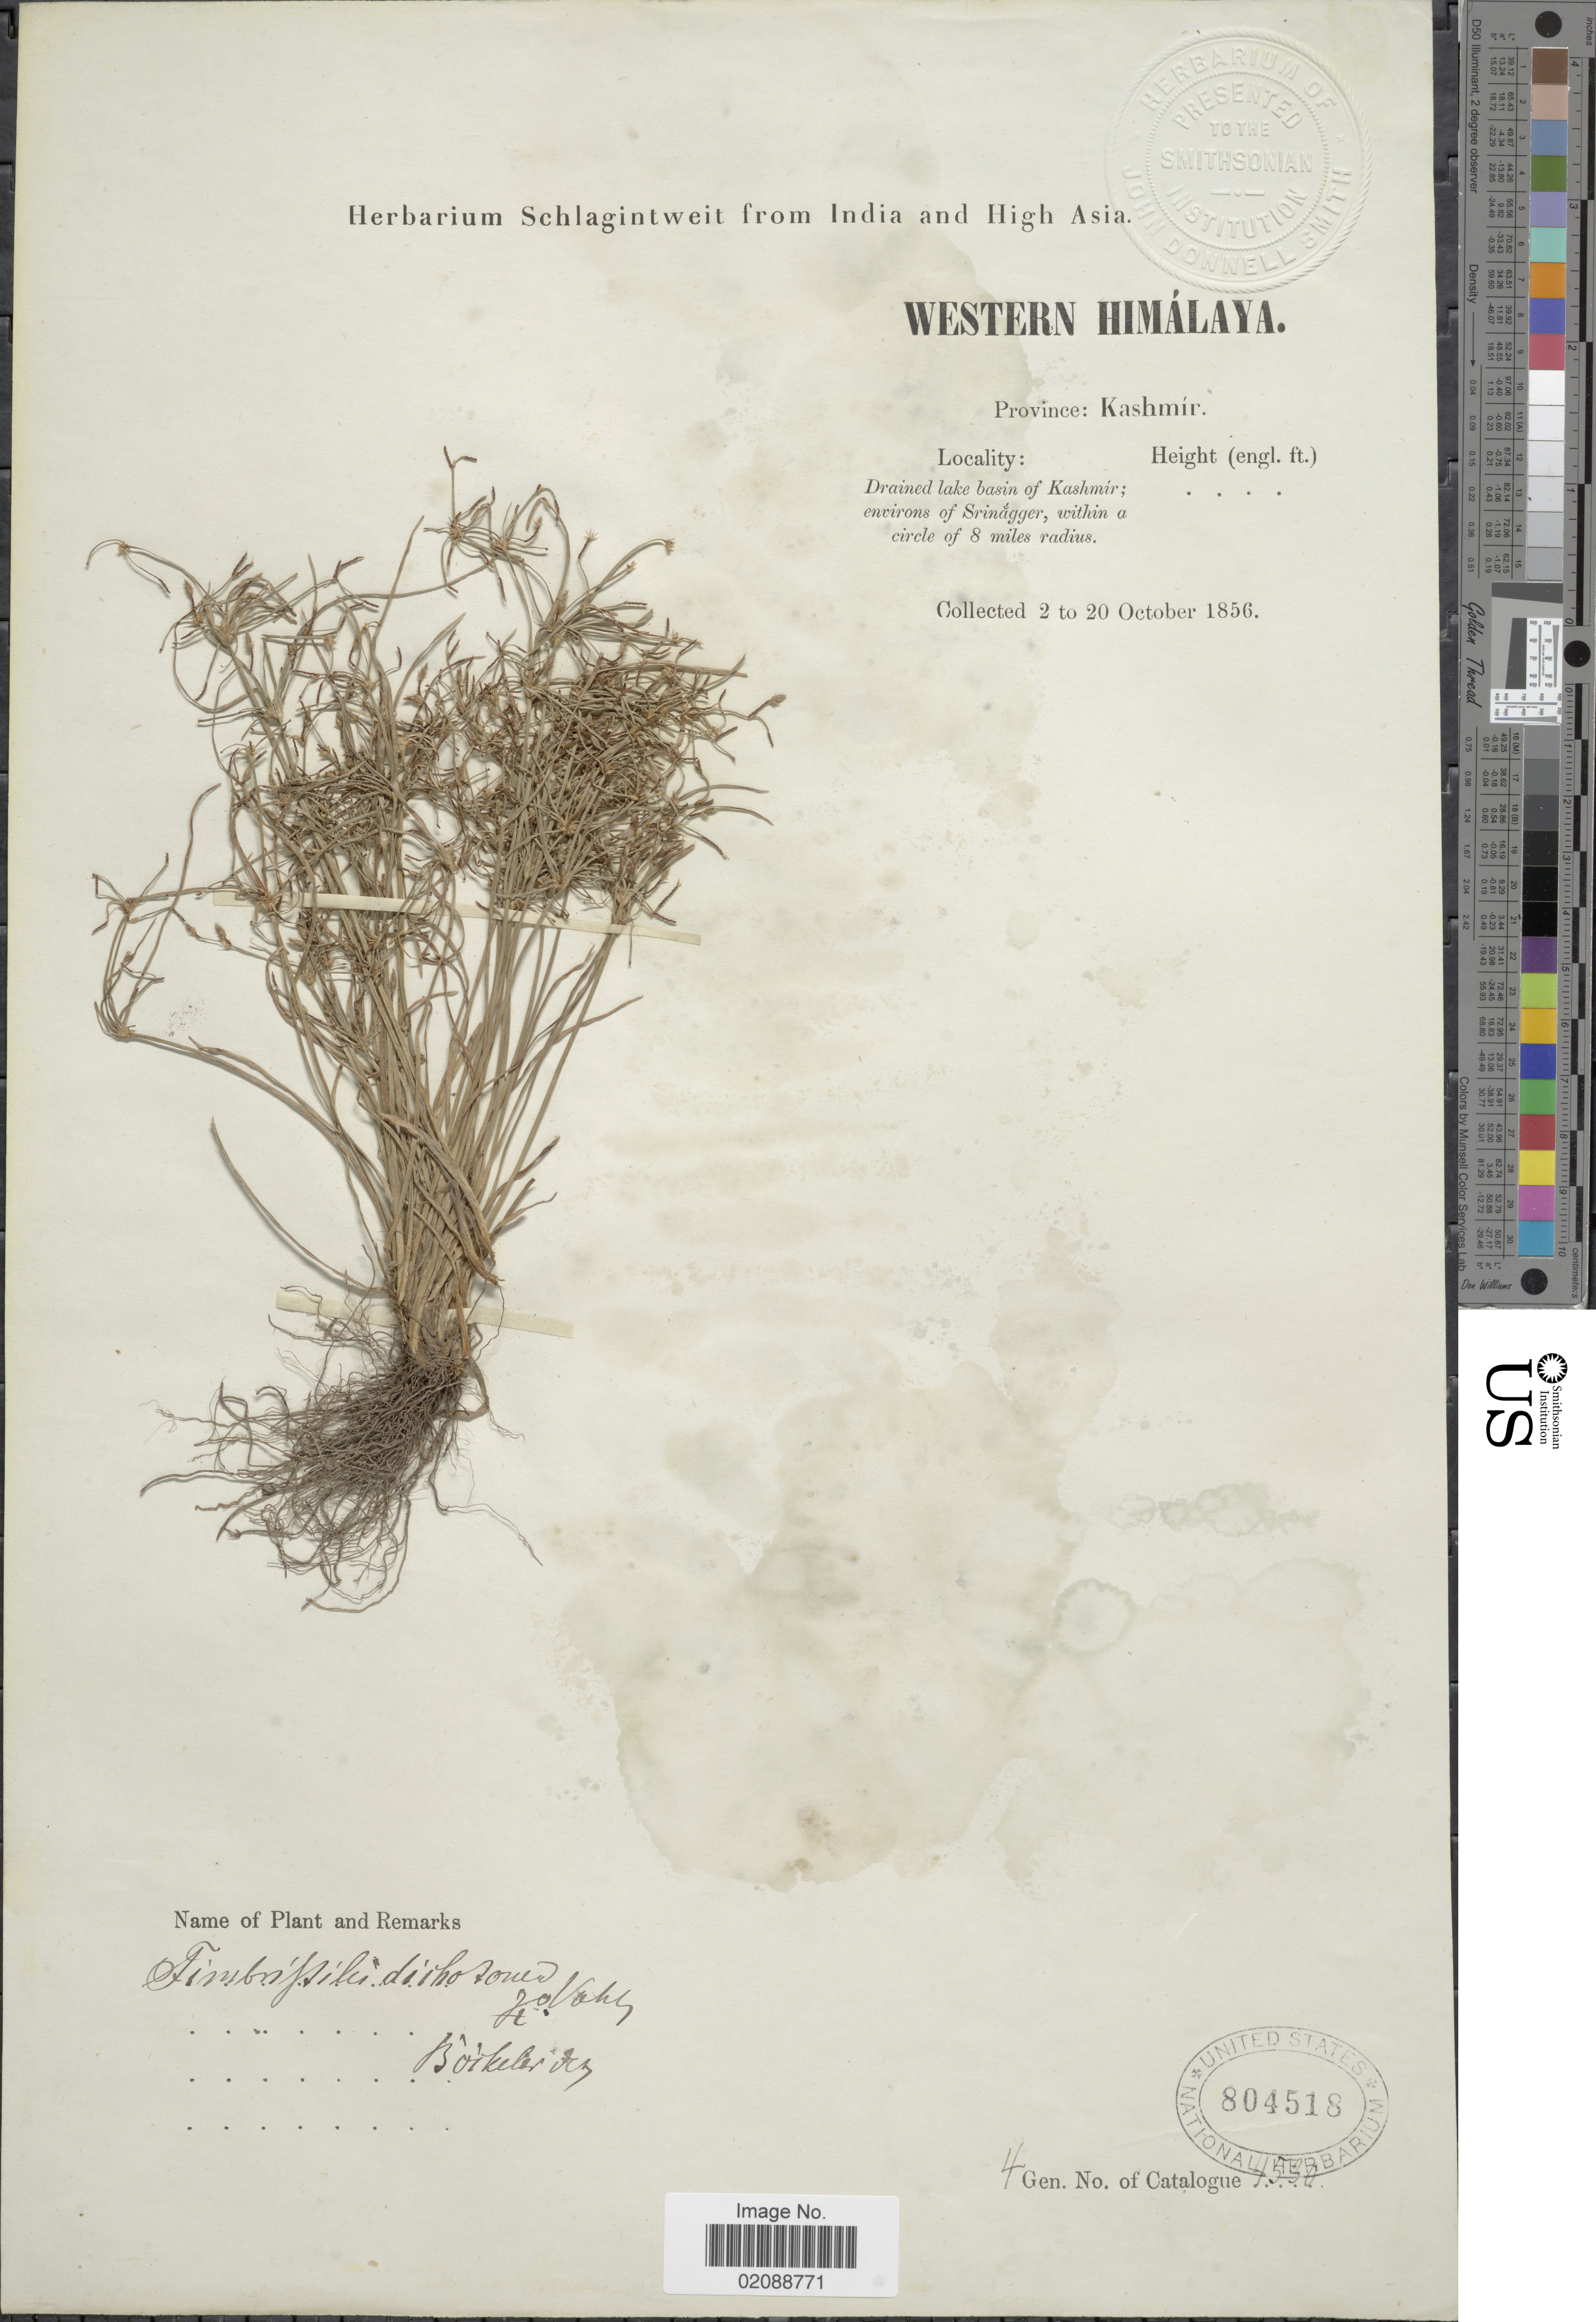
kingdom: Plantae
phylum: Tracheophyta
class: Liliopsida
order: Poales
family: Cyperaceae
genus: Fimbristylis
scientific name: Fimbristylis bisumbellata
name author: (Forssk.) Bubani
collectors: ex herb. Schlagintweit from India and High Asia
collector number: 4550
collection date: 1856-10-02/1856-10-20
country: India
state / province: Jammu and Kashmir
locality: Western Himalaya, Province Kashmir, Drained lake basin of Kashmir; environs of Srinagger, within a circle of 8 miles radius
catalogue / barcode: US 804518